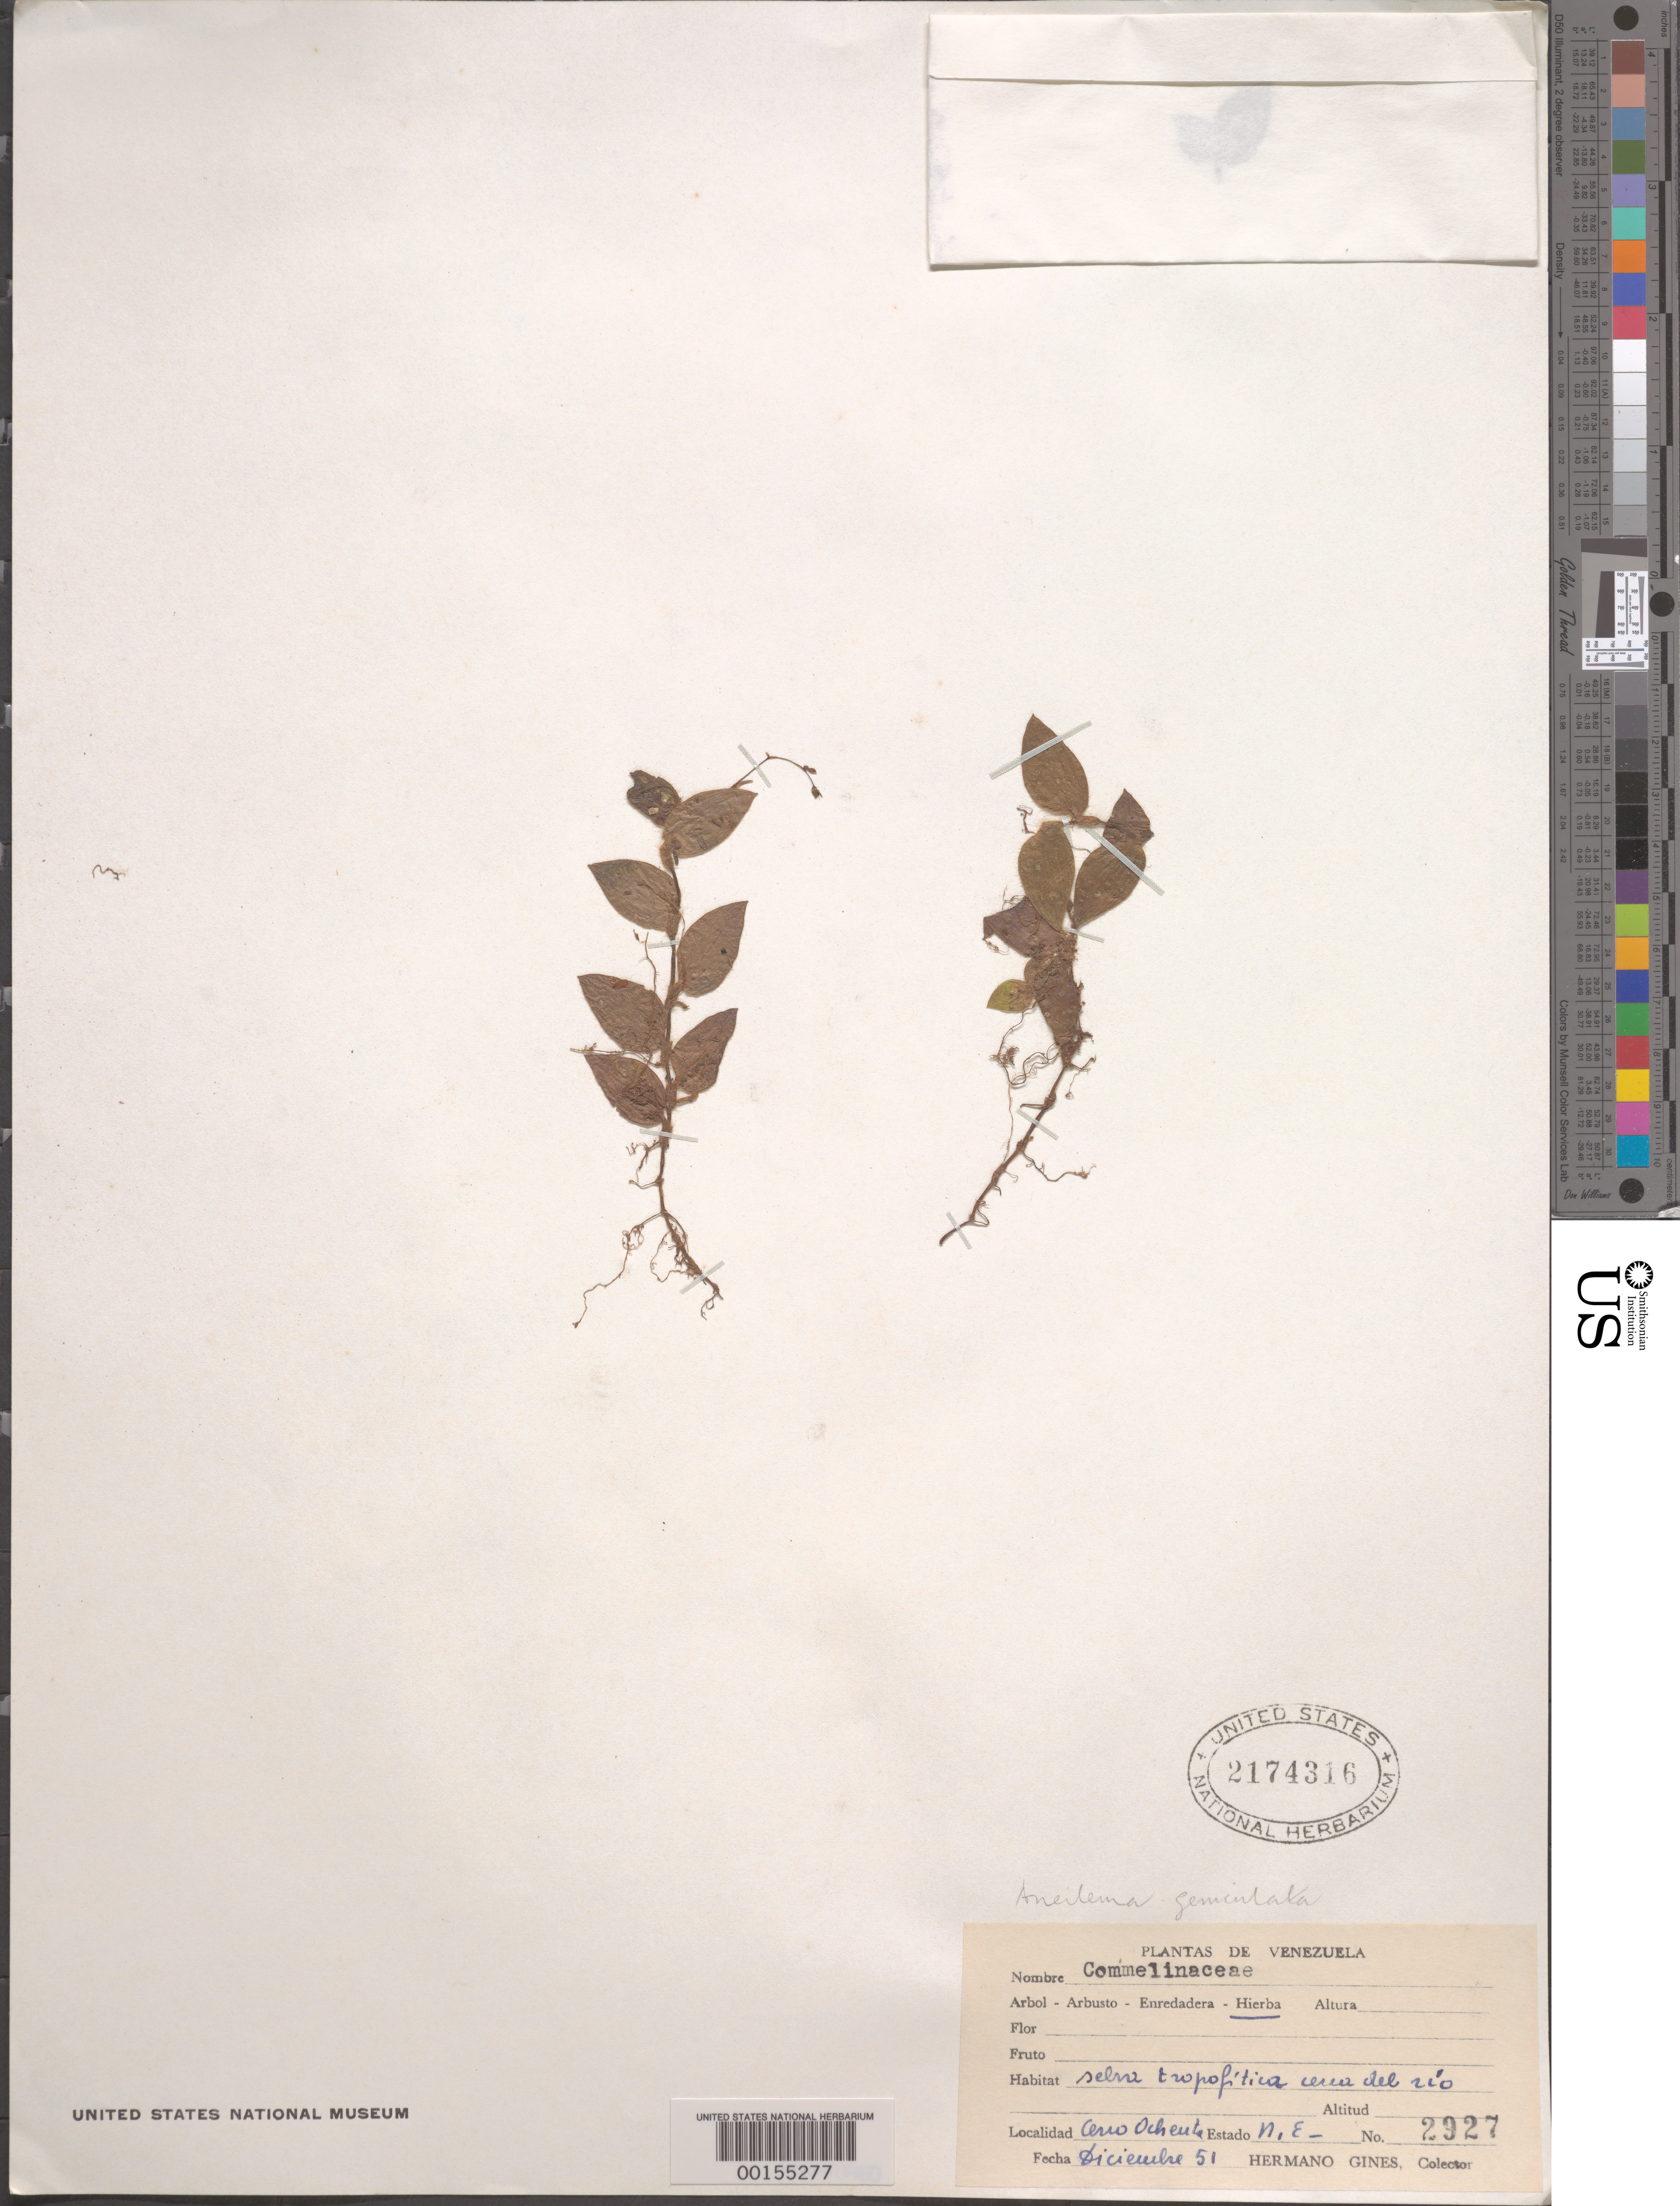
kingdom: Plantae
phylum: Tracheophyta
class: Liliopsida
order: Commelinales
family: Commelinaceae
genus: Gibasis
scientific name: Gibasis geniculata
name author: (Jacq.) Rohweder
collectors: Bro. Gines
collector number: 2927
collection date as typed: Dec 1951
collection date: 1951-12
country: Venezuela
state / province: Nueva Esparta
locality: Cerro ocheuta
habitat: River bank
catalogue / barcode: US 2174316